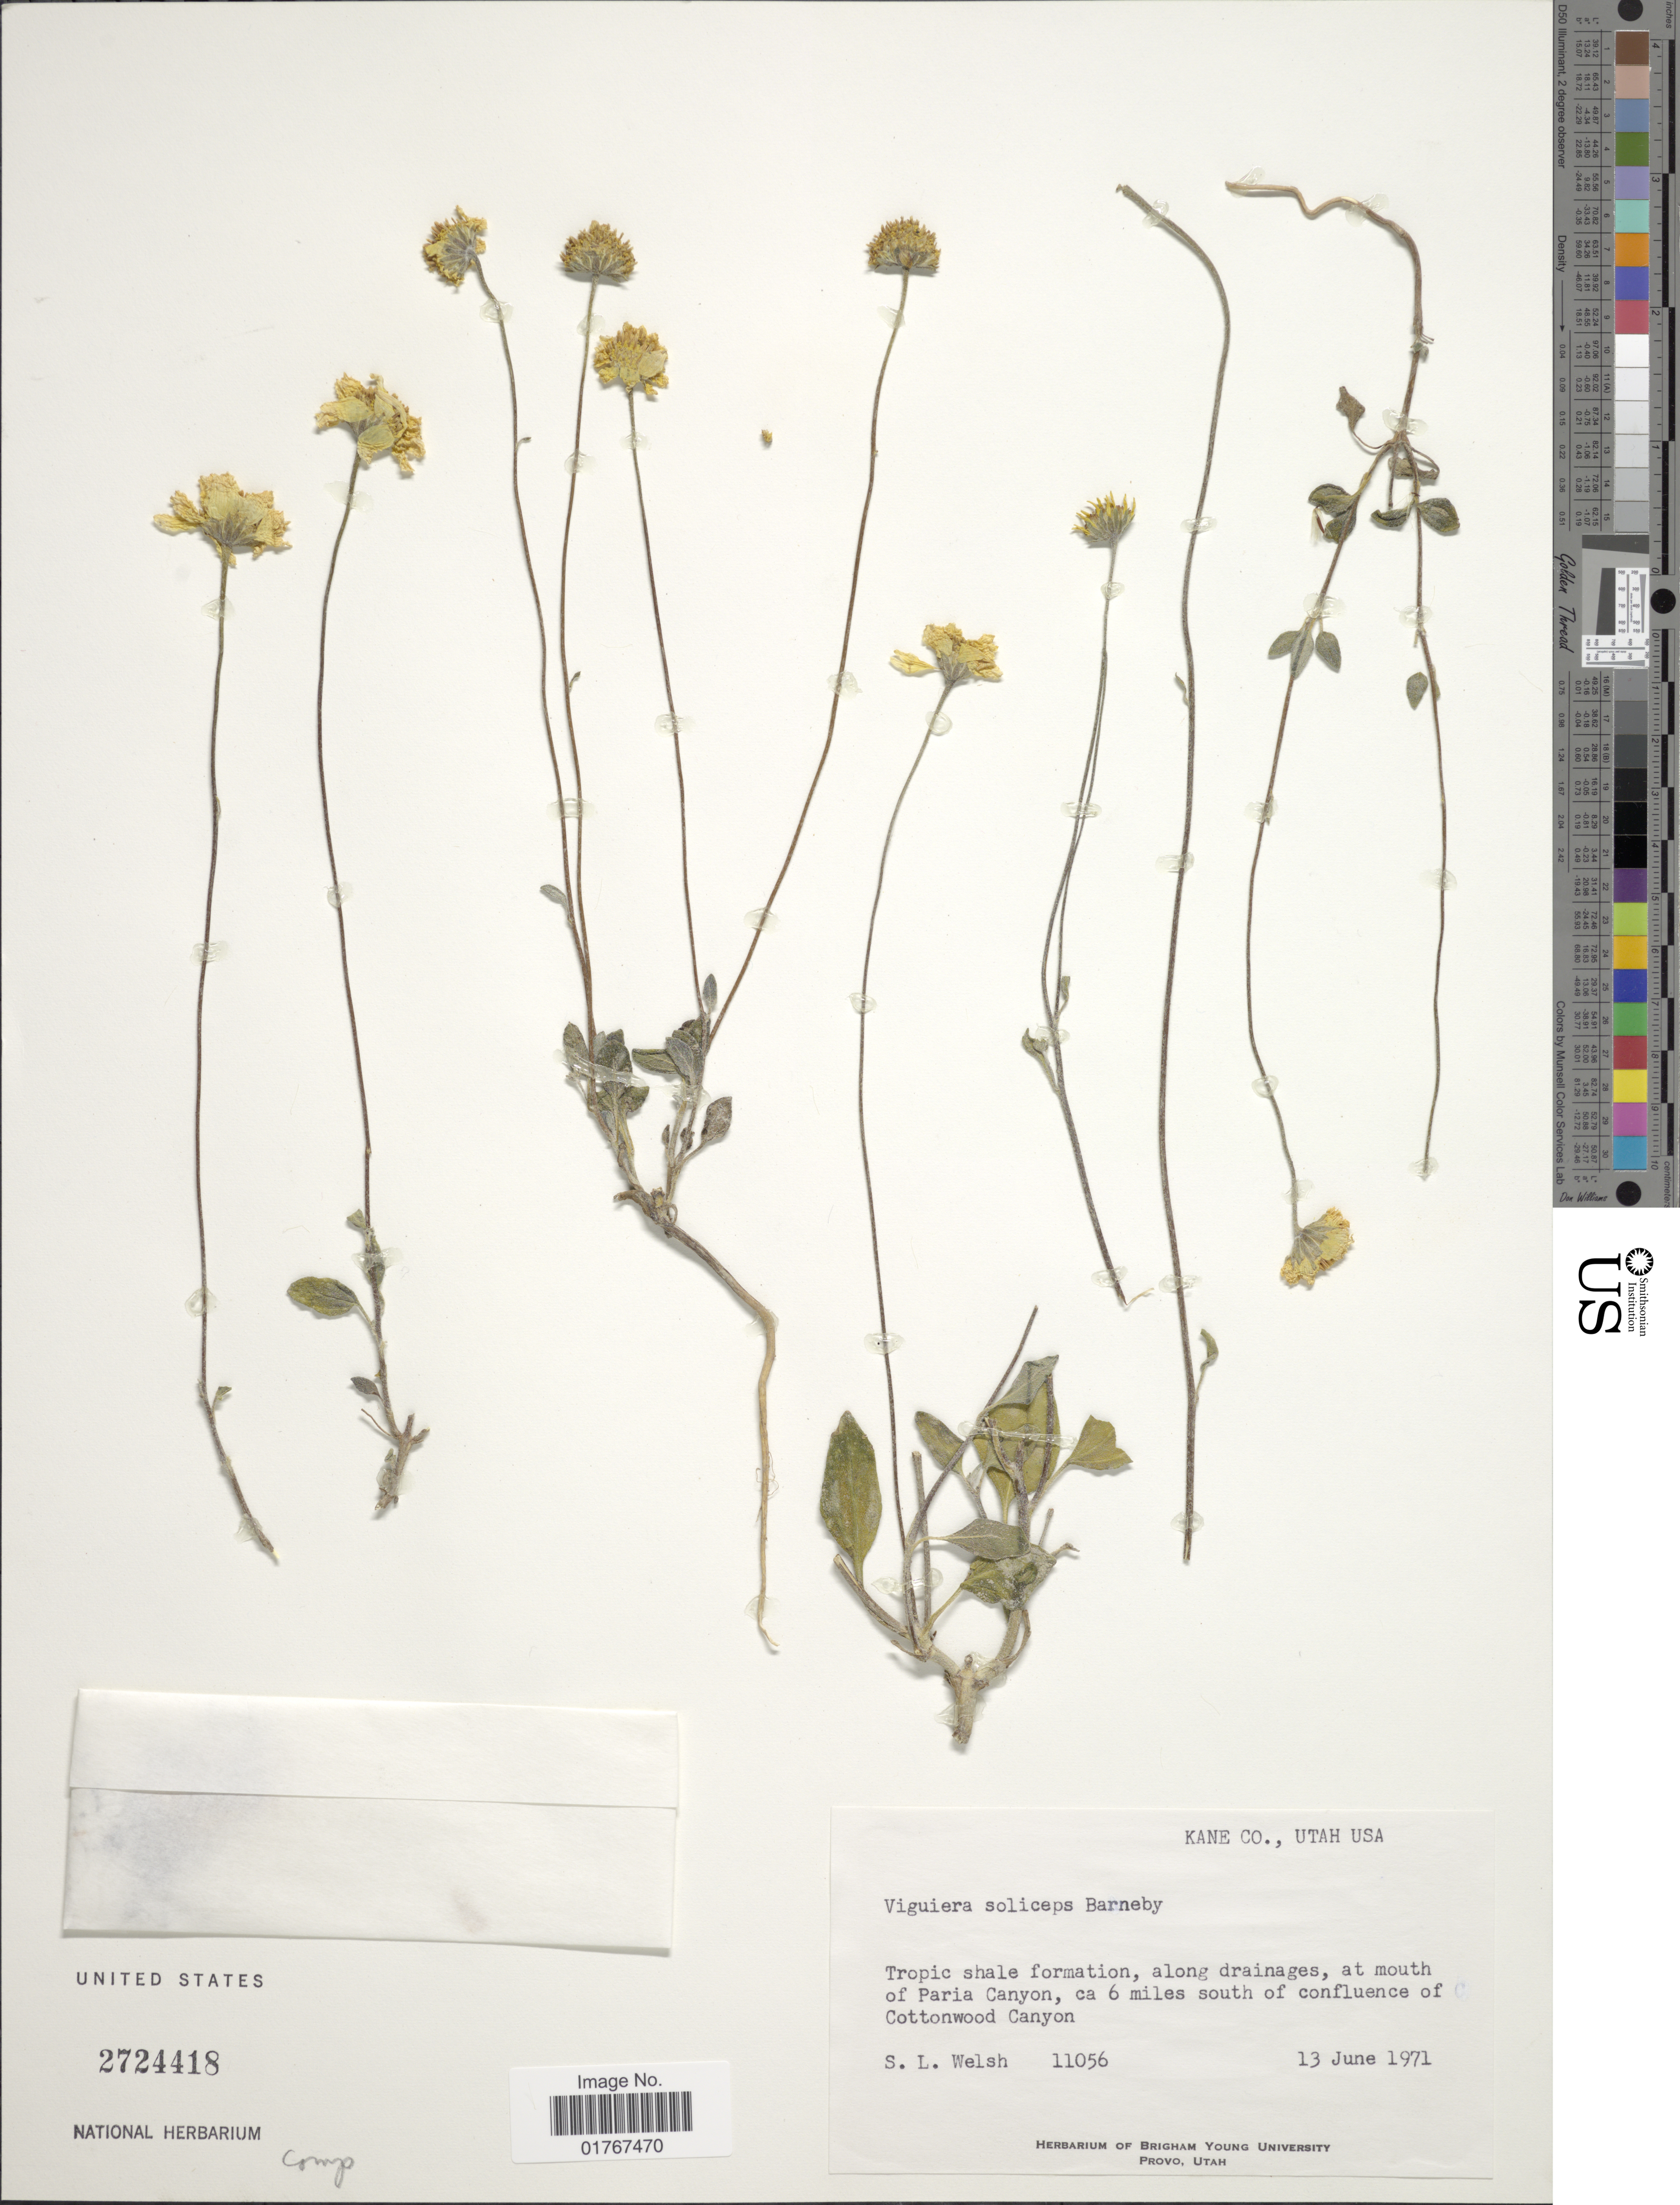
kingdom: Plantae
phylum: Tracheophyta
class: Magnoliopsida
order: Asterales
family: Asteraceae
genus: Viguiera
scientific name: Viguiera soliceps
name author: Barneby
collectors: S. Welsh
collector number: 11056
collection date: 1971-06-13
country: United States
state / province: Utah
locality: Kane Co., Tropic shale formation, along drainages, at mouth of Paria Canyon, ca 6 miles south of confluence of Cottonwood Canyon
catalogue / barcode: US 2724418